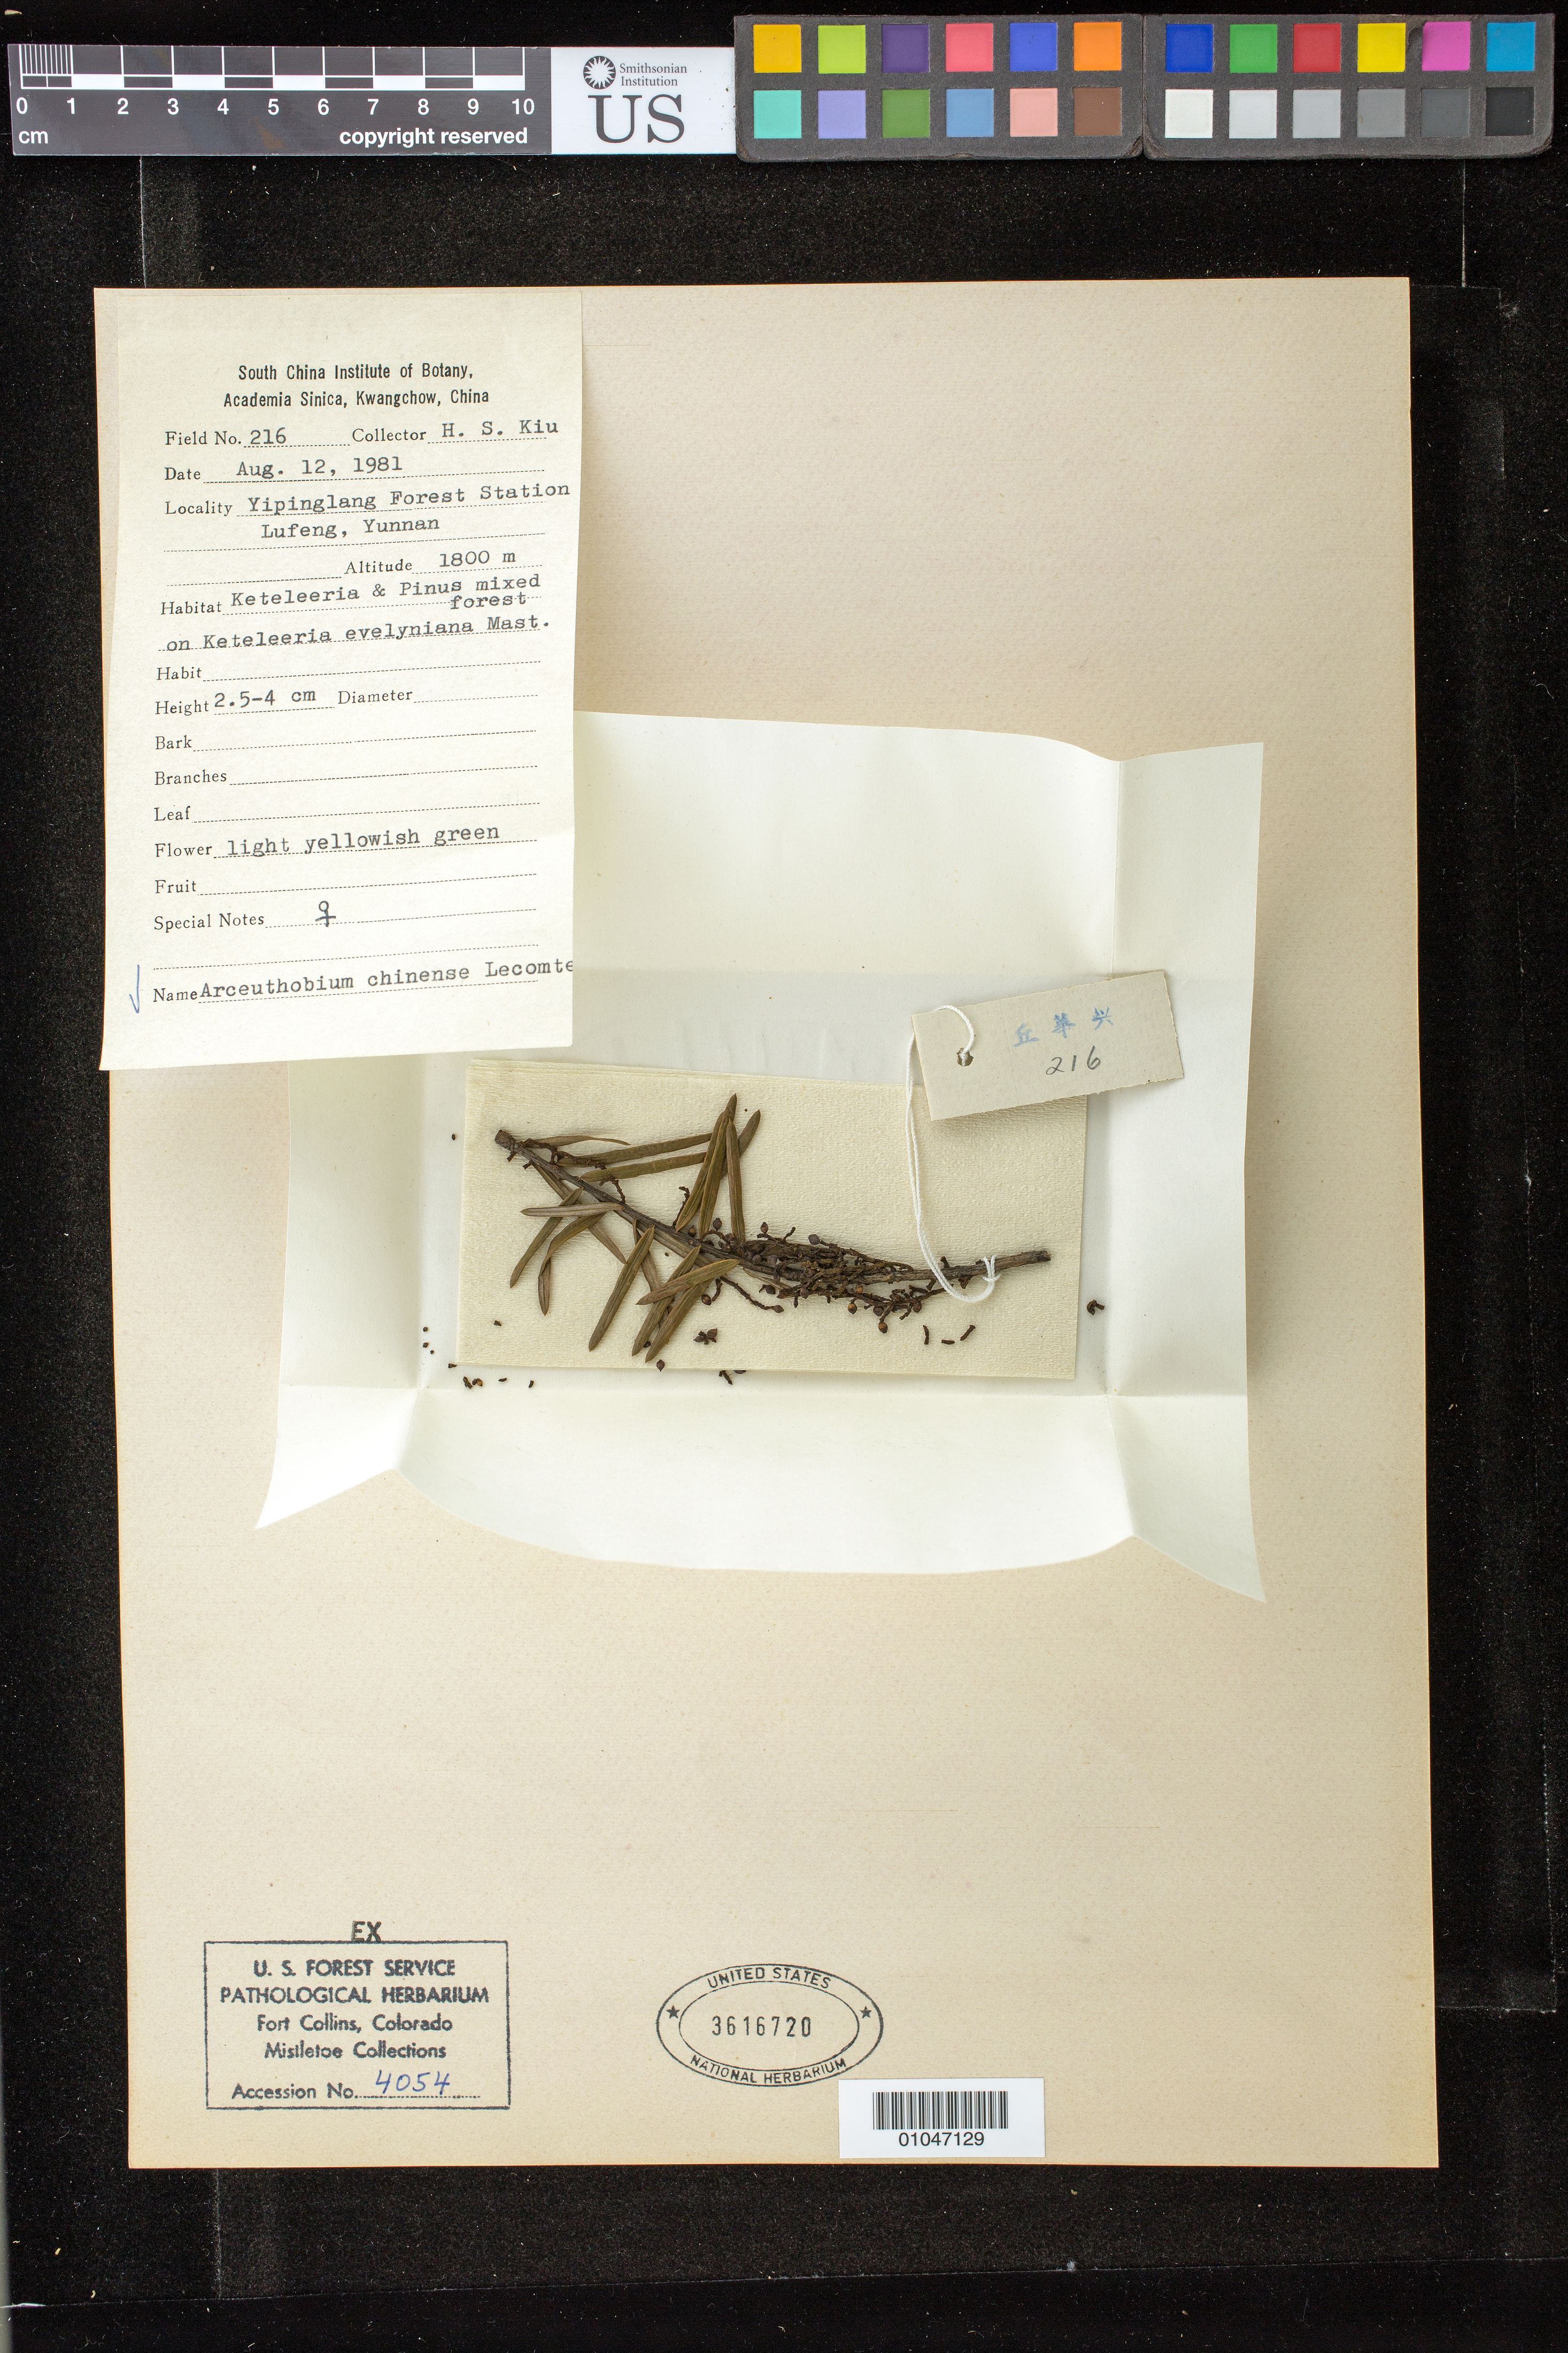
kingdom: Plantae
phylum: Tracheophyta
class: Pinopsida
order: Pinales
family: Pinaceae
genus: Keteleeria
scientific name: Keteleeria evelyniana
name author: Mast.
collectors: H. S. Kiu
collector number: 216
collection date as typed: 12 Aug 1981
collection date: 1981-08-12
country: China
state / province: Yunnan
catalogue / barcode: US 3616720